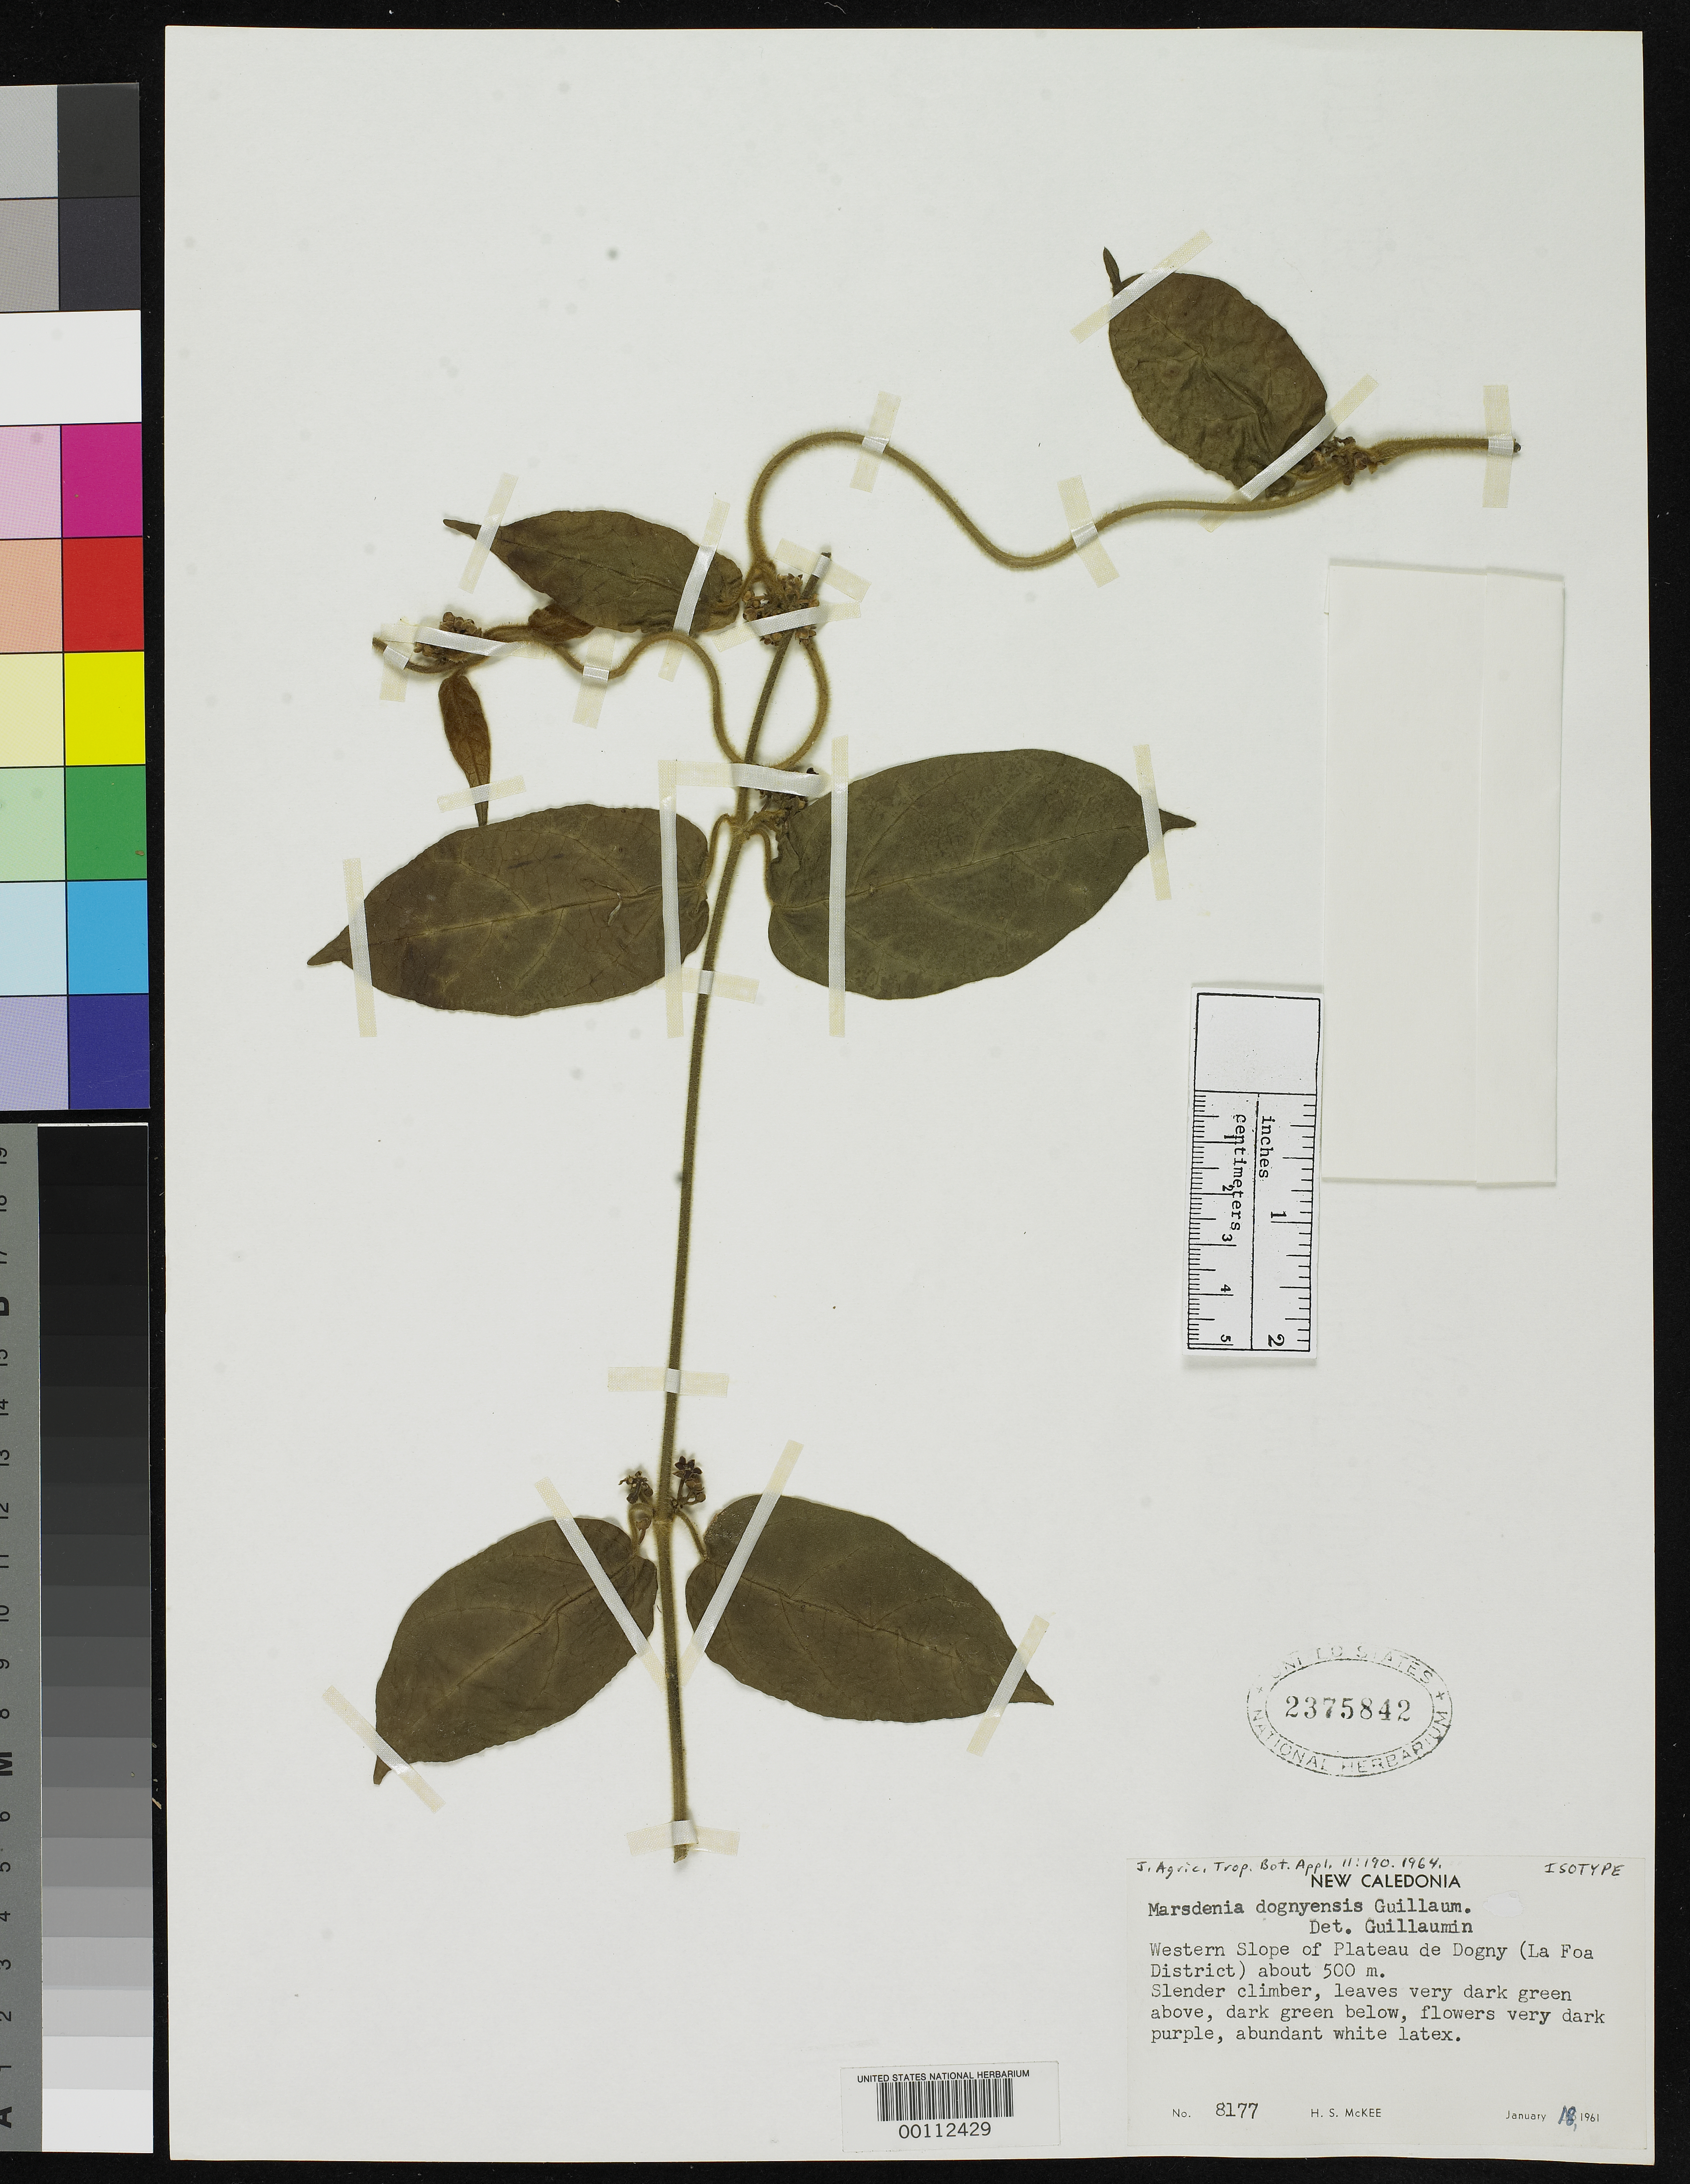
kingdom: Plantae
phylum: Tracheophyta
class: Magnoliopsida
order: Gentianales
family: Apocynaceae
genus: Marsdenia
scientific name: Marsdenia dognyensis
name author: Guillaumin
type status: Isotype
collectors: H. S. MacKee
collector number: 8177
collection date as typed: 18 Jan 1961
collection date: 1961-01-18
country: New Caledonia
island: New Caledonia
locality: La Foa Distr., W slope of plateau de Dogny.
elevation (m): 500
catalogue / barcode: US 2375842